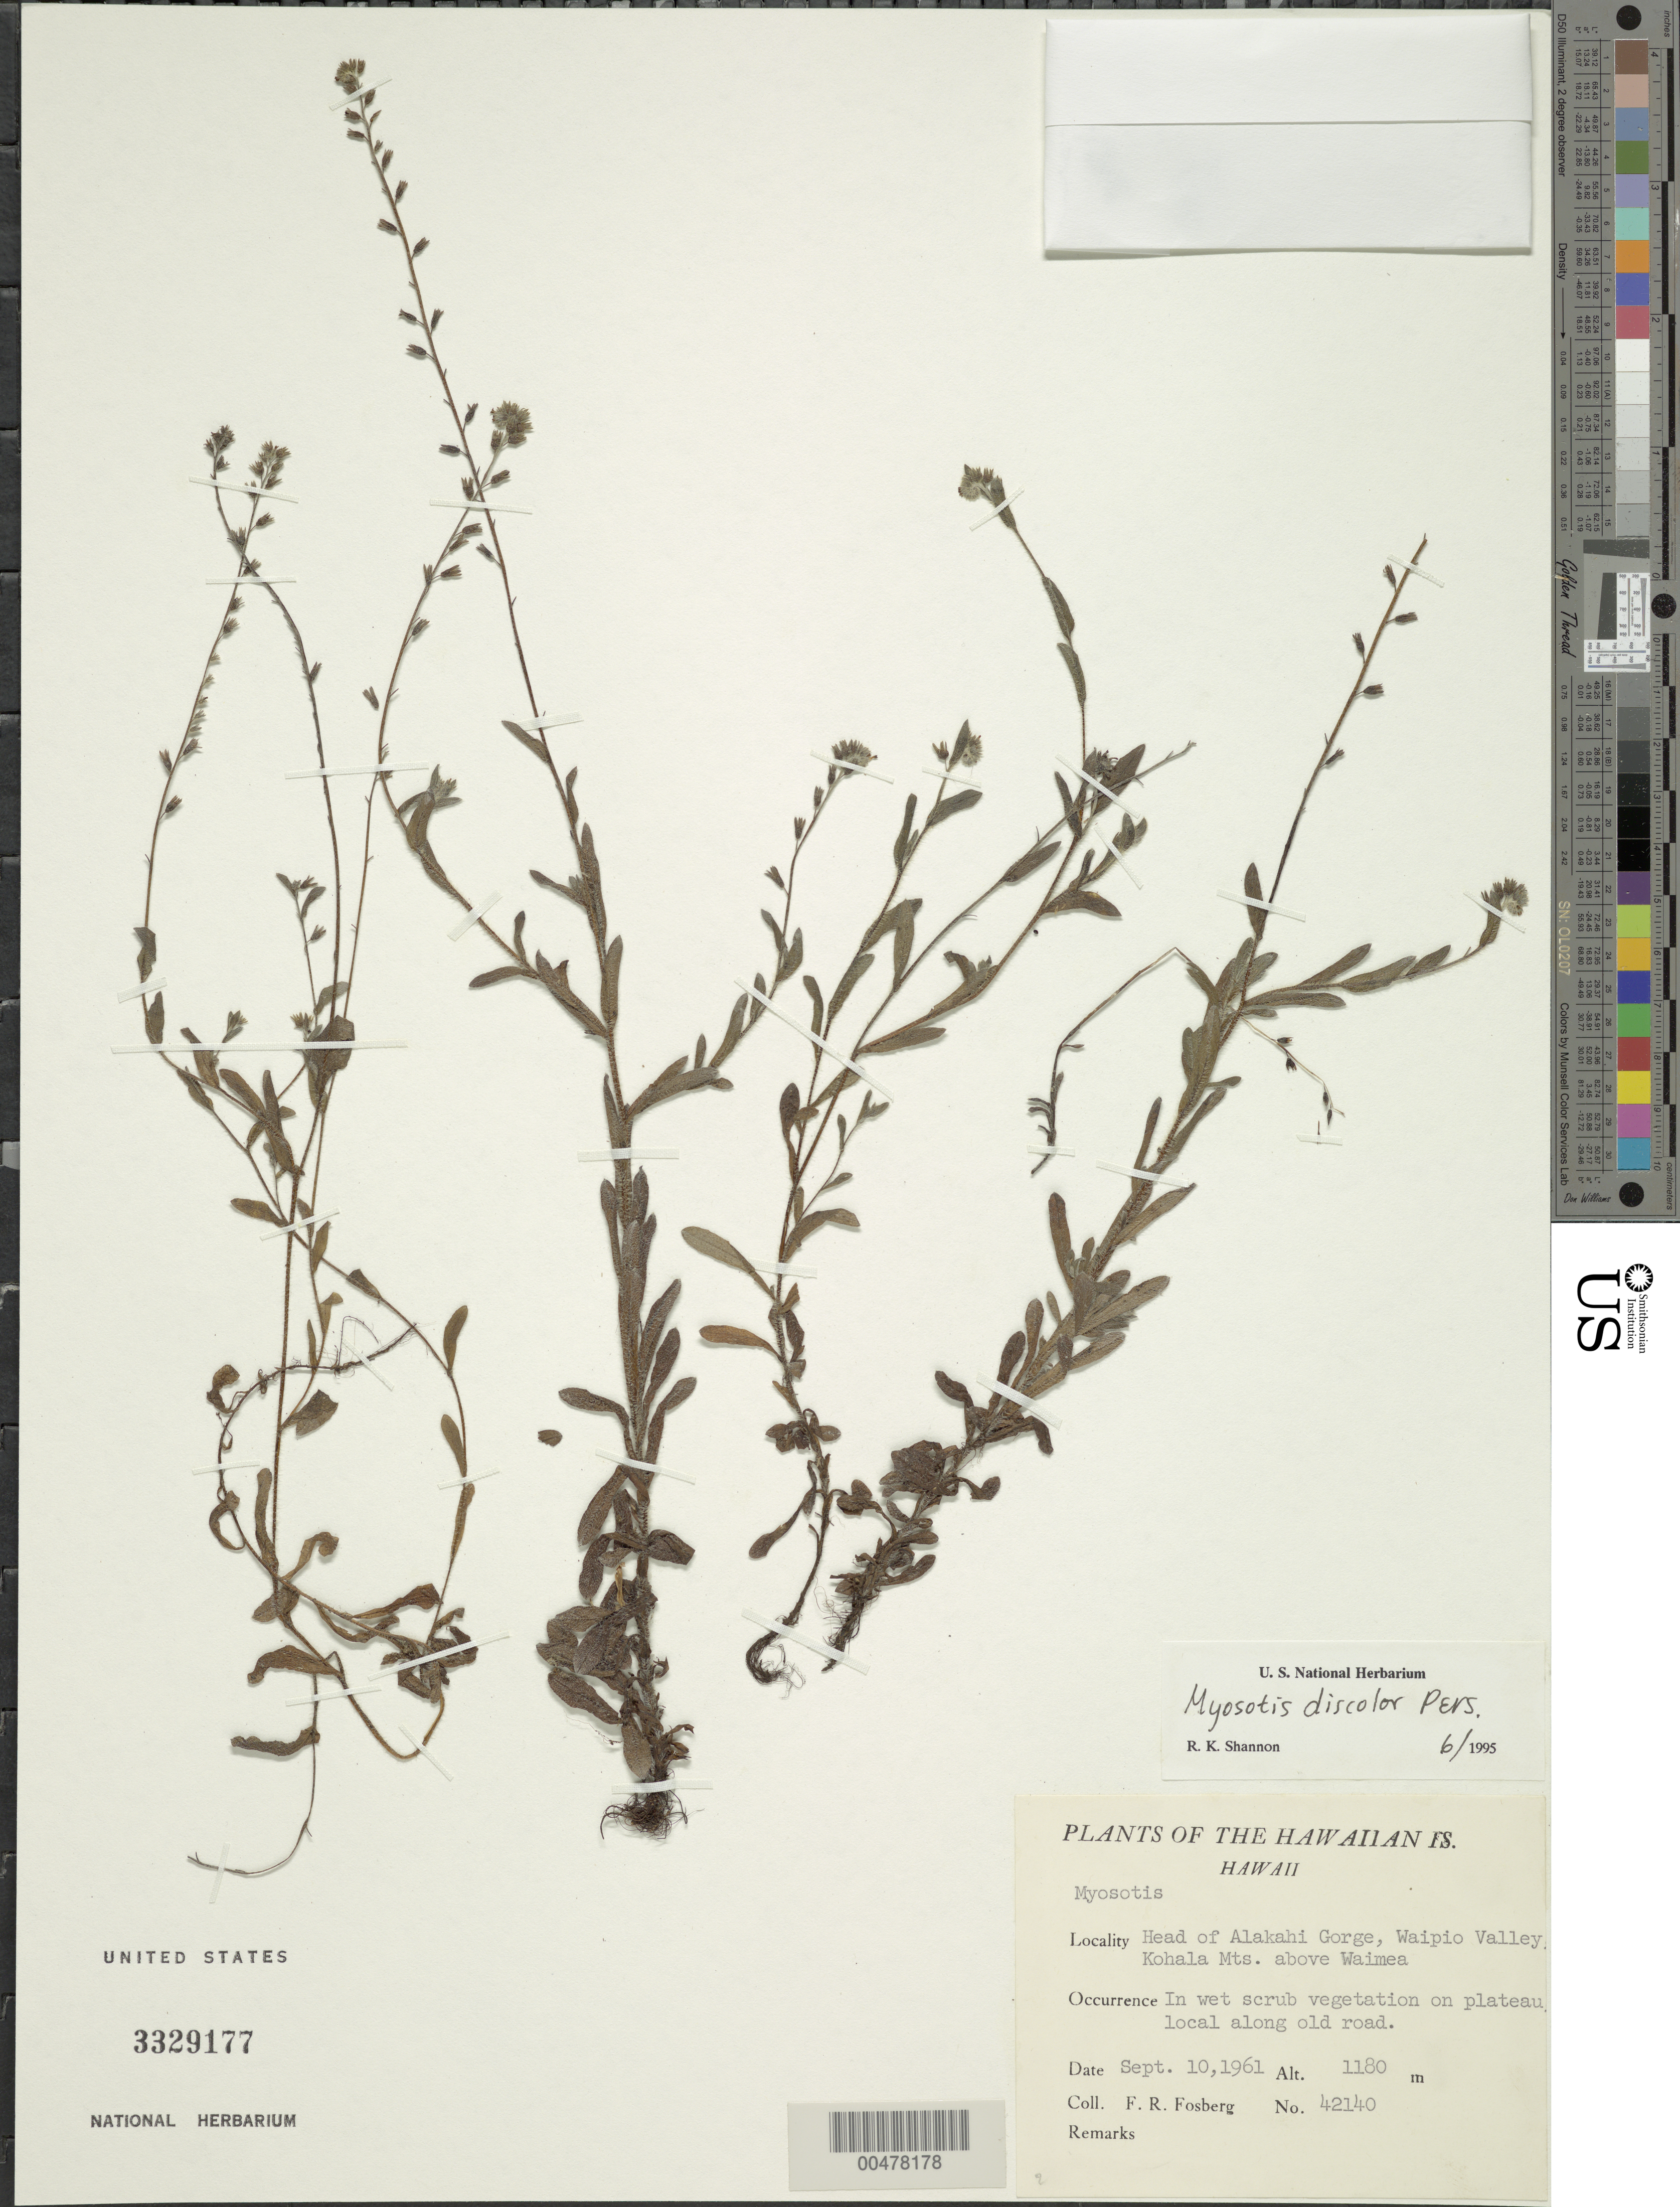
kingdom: Plantae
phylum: Tracheophyta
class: Magnoliopsida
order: Boraginales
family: Boraginaceae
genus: Myosotis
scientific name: Myosotis discolor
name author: Pers.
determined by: Shannon, R. K., (UNITED STATES)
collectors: F. R. Fosberg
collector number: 42140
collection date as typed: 10 Sep 1961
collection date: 1961-09-10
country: United States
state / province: Hawaii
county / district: Hawaii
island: Hawaii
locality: Hd of Alakahi Gorge, Waipio Valley, Kohala Mts above Waimea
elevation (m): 1180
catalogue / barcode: US 3329177